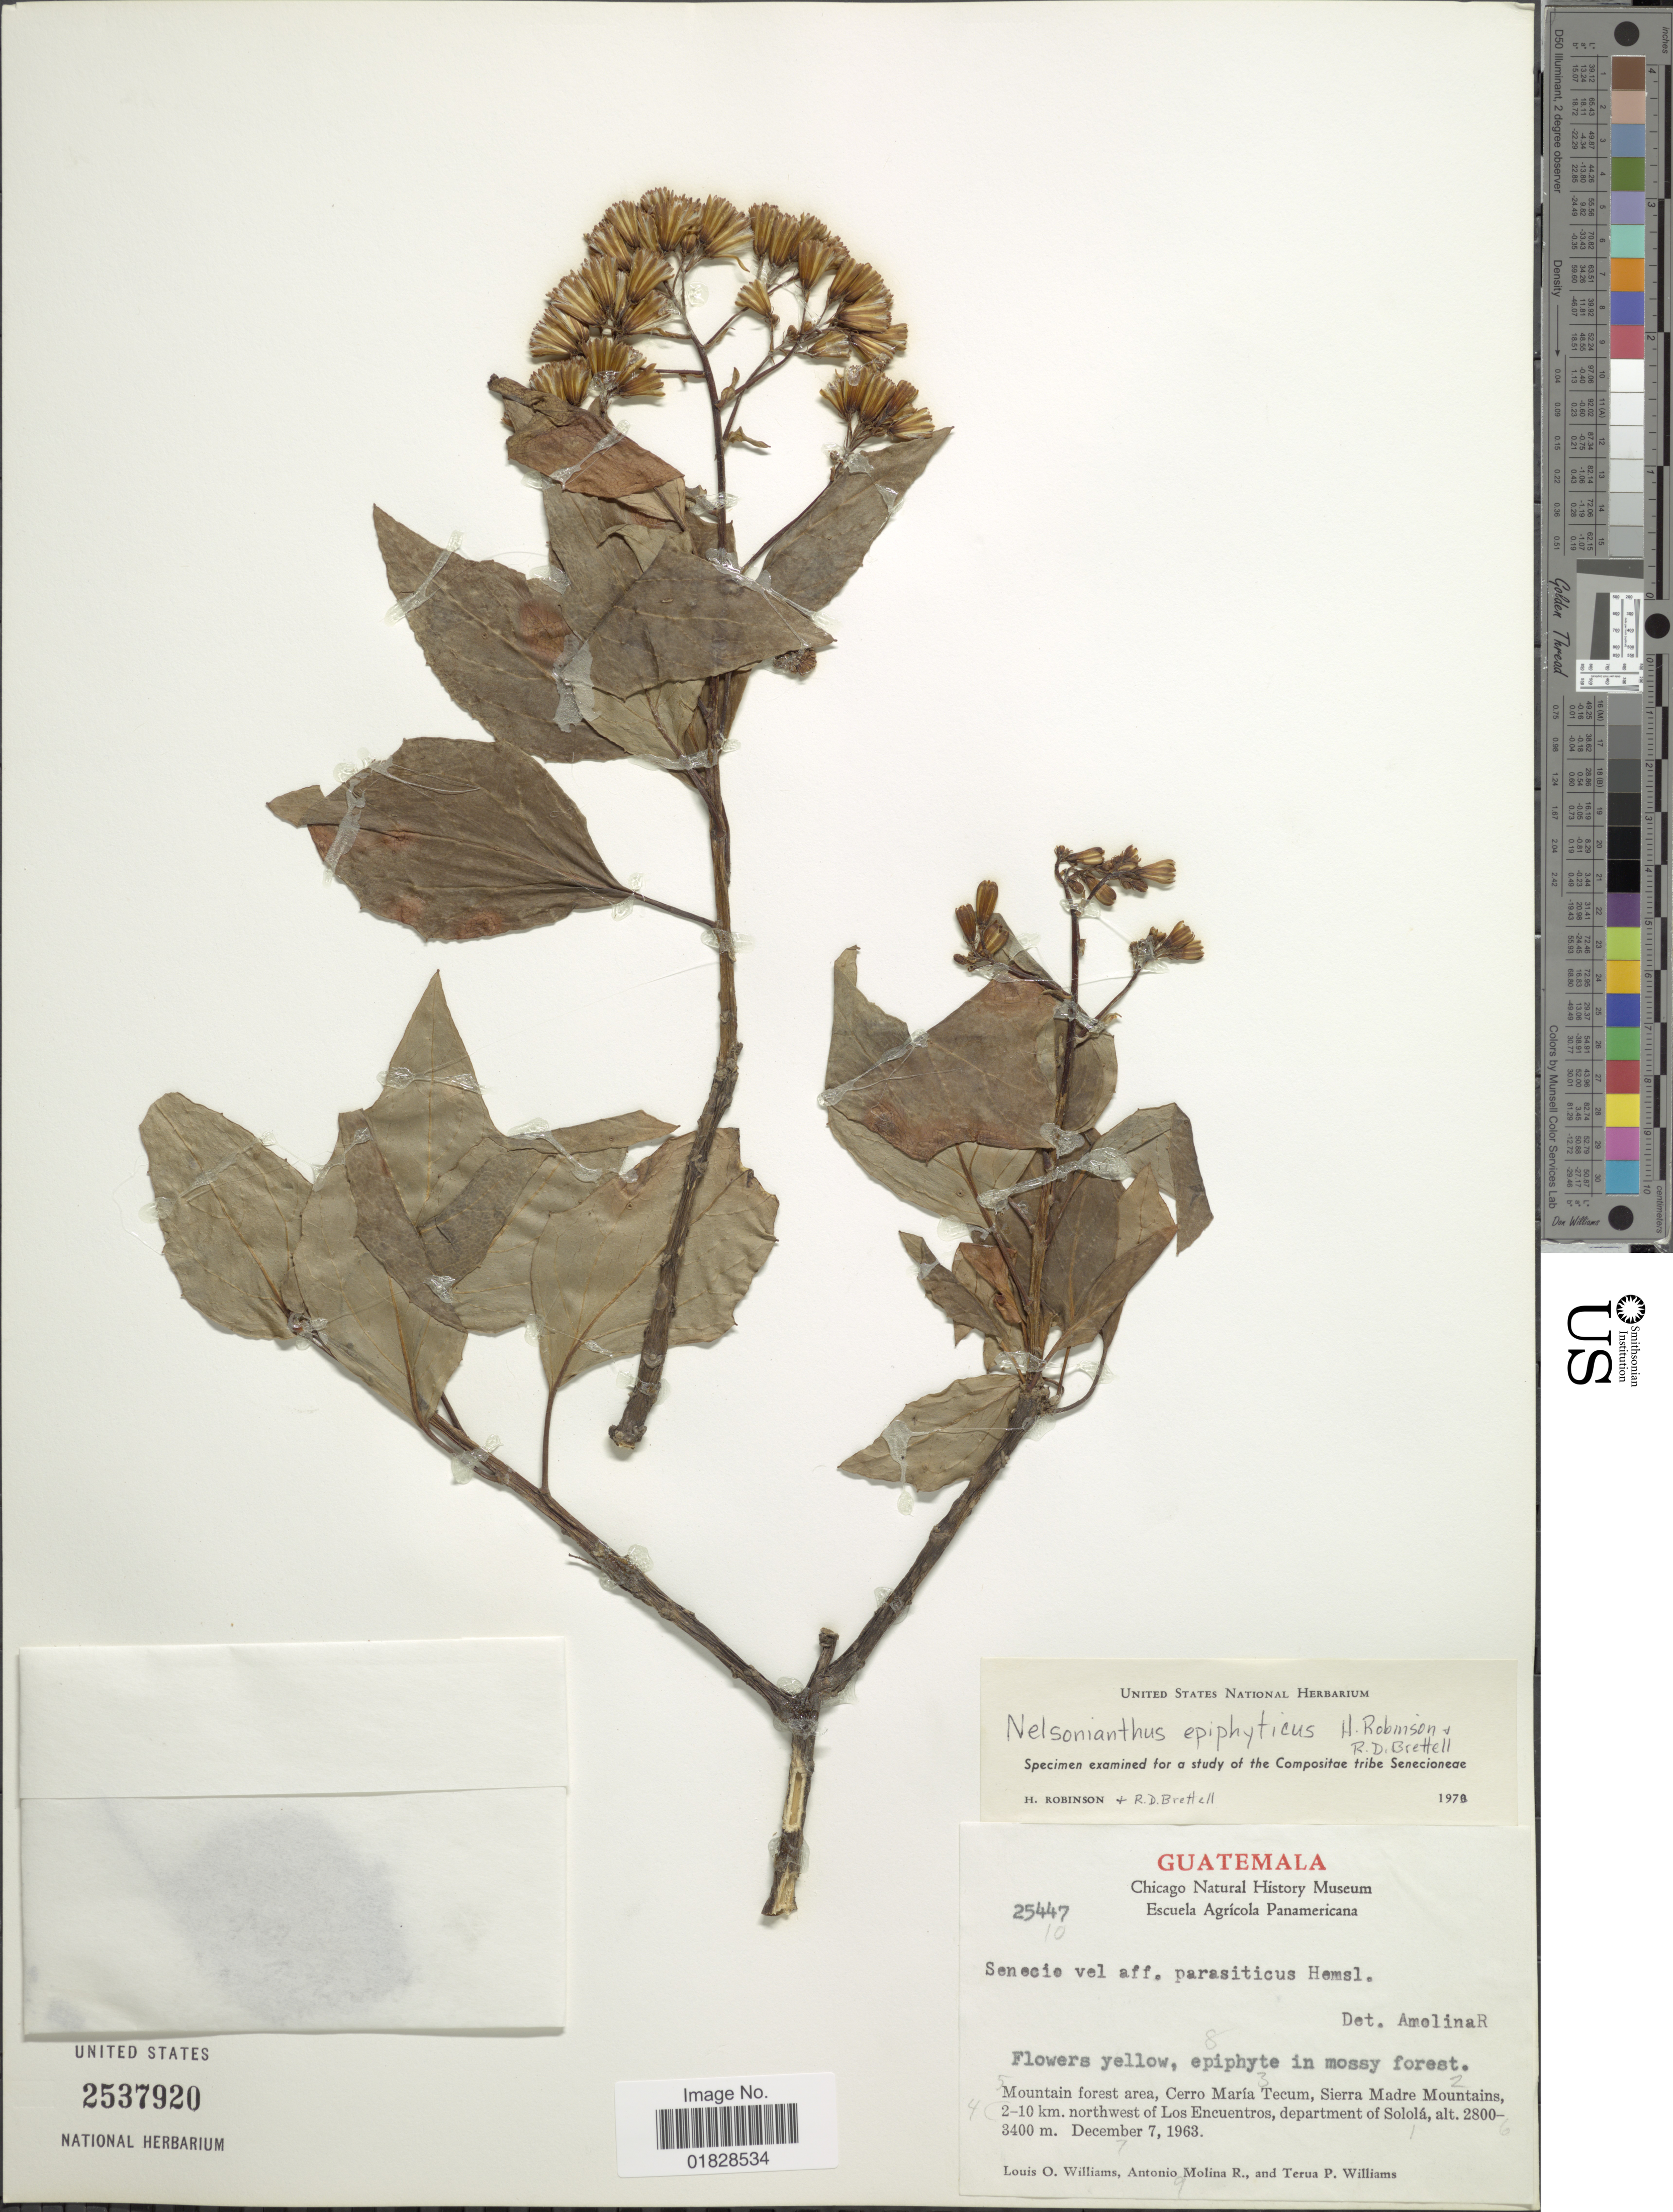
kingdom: Plantae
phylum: Tracheophyta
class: Magnoliopsida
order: Asterales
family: Asteraceae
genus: Nelsonianthus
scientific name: Nelsonianthus epiphyticus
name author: H. Rob. & Brettell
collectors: L. O. Williams, A. Molina R. & T. P. Williams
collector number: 25447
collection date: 1963-12-07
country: Guatemala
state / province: Sololá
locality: Mountain forest area, Cerro María Tecum, Sierra Madre Mountains, 2-10 km. northwest of Los Encuentros, department of Sololá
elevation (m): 2800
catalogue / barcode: US 2537920